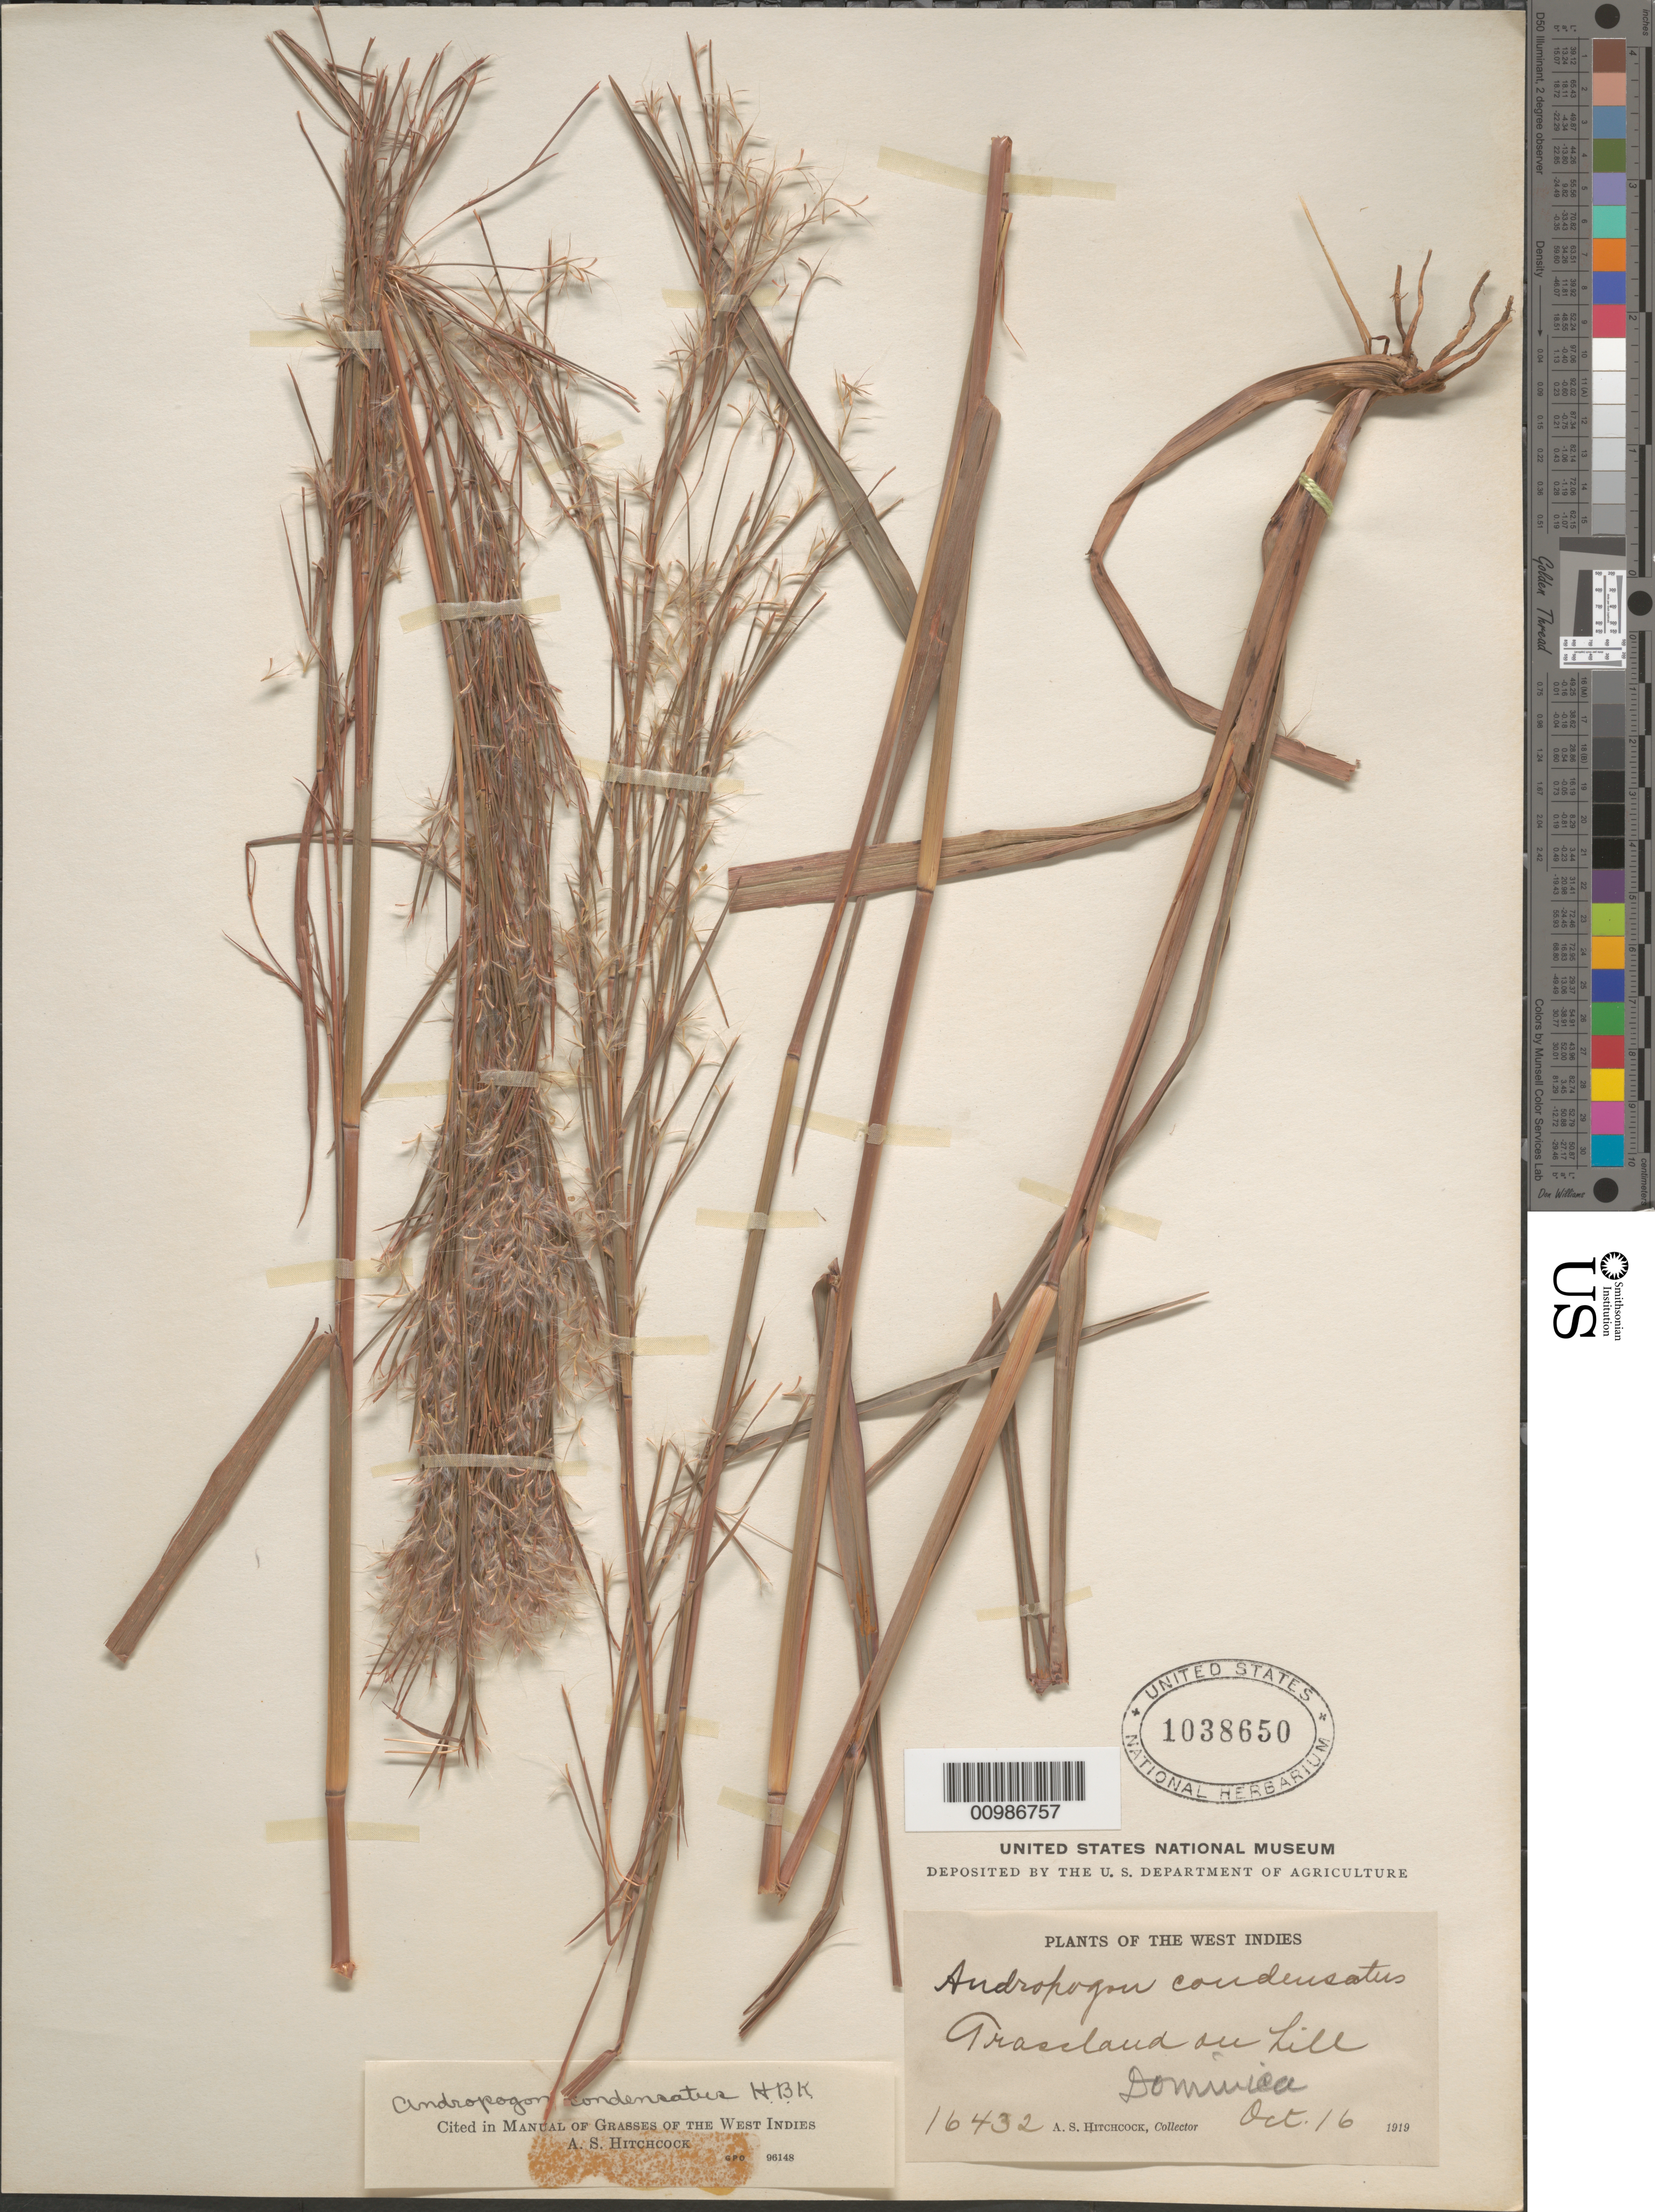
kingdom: Plantae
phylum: Tracheophyta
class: Liliopsida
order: Poales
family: Poaceae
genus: Andropogon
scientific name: Andropogon condensatus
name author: Kunth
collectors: A. S. Hitchcock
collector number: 16432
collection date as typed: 16 Oct 1919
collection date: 1919-10-16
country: Dominica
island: Dominica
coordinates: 0 N, 0 E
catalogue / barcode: US 1038650